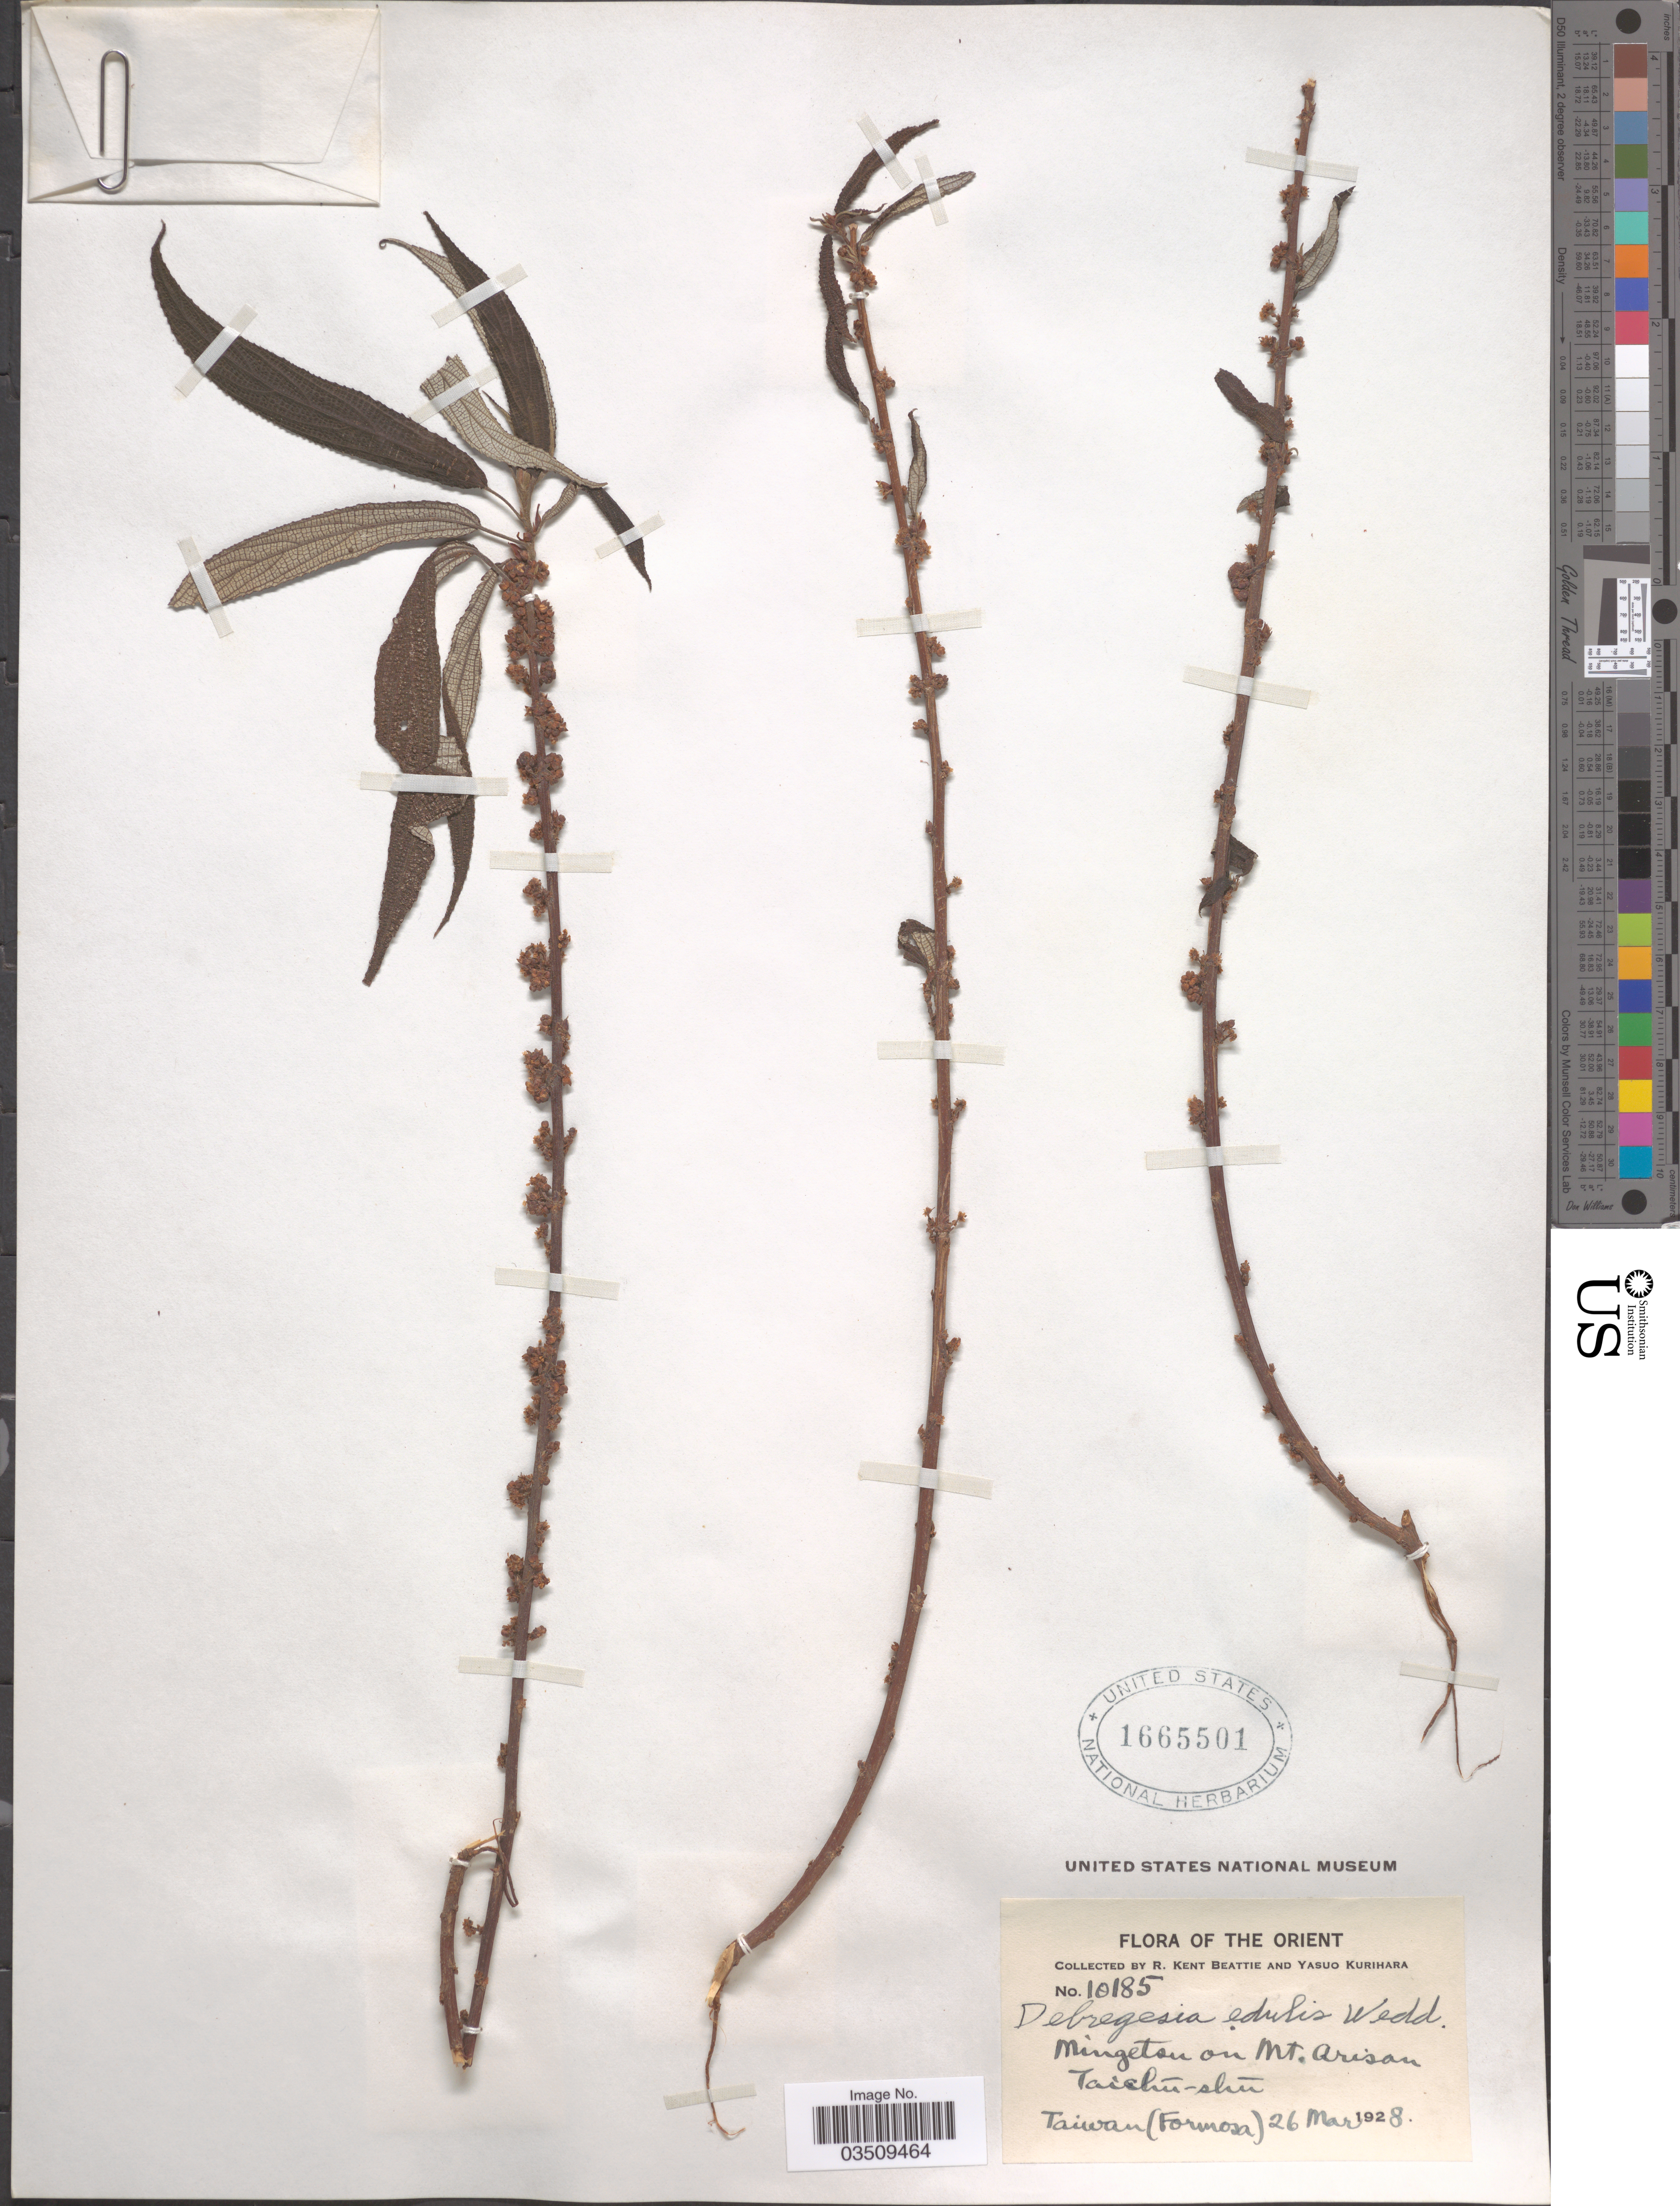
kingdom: Plantae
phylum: Tracheophyta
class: Magnoliopsida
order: Rosales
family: Urticaceae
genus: Debregeasia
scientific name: Debregeasia edulis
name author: (Siebold & Zucc.) Wedd.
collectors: R. K. Beattie & Y. Kurihara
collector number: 10185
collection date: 1928-03-26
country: Taiwan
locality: The Orient. Mingetsu on Mt. Arisan Taishú-shú, (Formosa).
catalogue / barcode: US 1665501